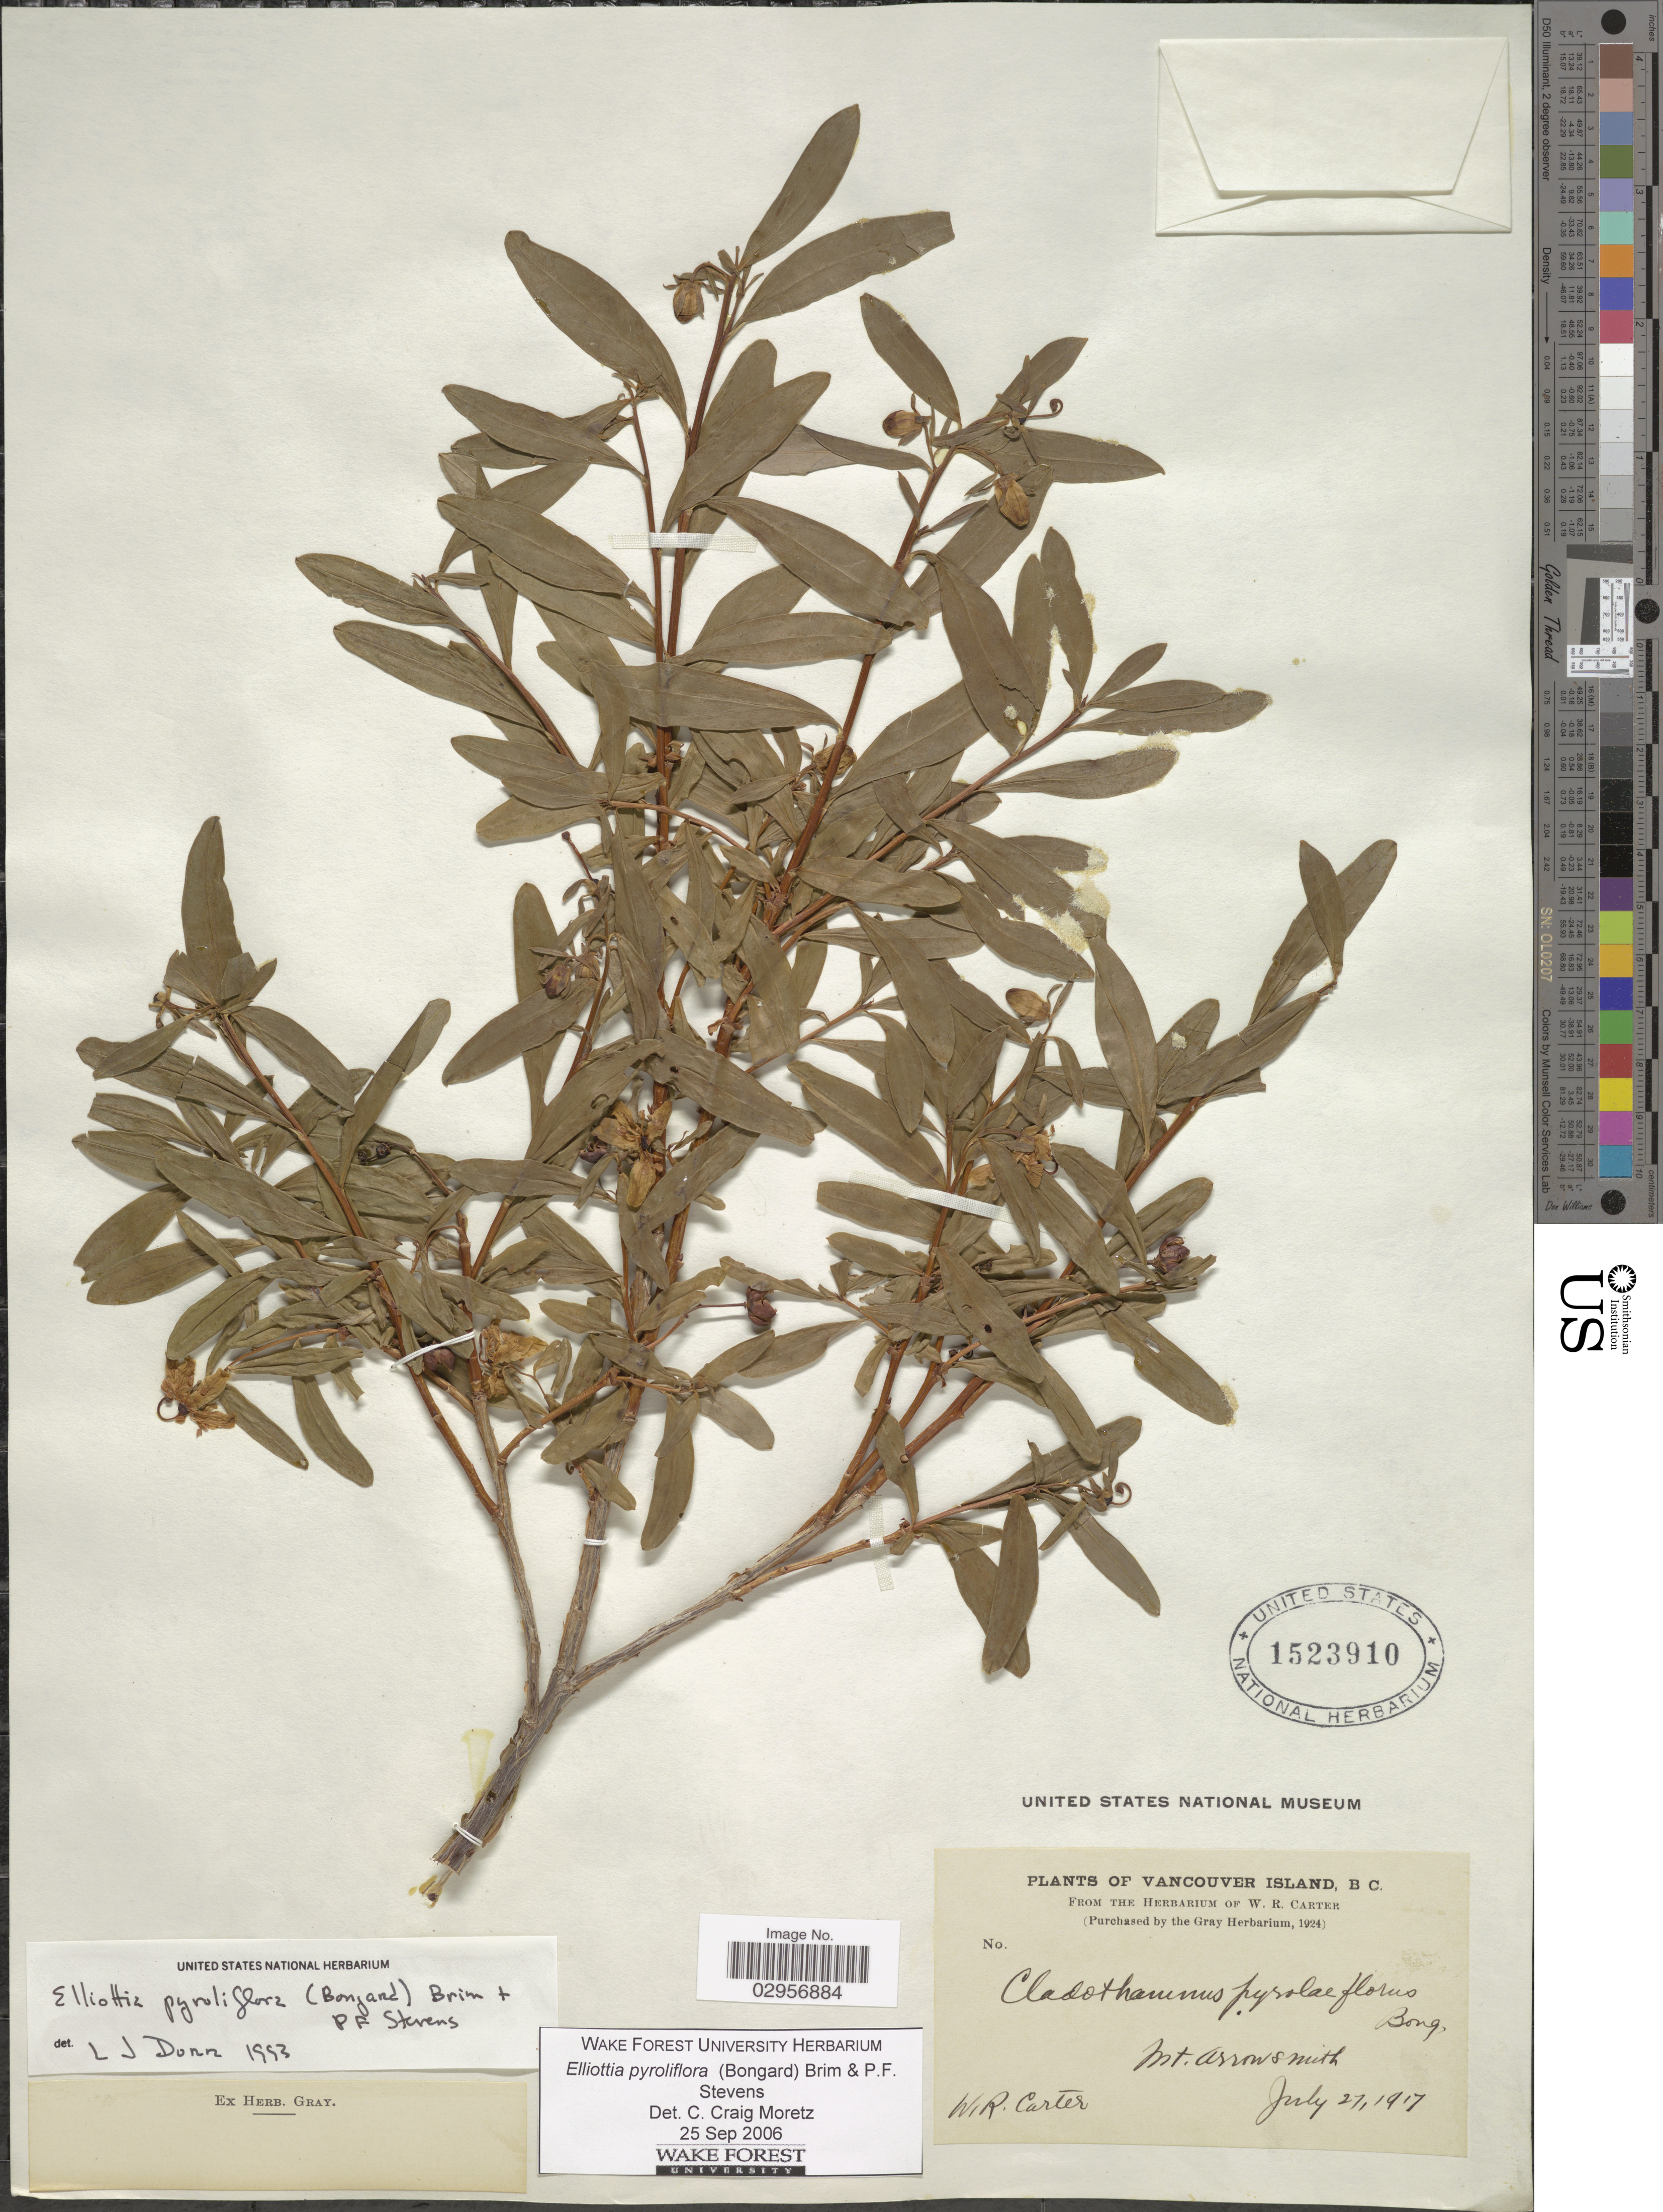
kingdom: Plantae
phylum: Tracheophyta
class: Magnoliopsida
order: Ericales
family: Ericaceae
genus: Elliottia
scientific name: Elliottia pyroliflora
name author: (Bong.) P.F. Stevens & Brim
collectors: W. R. Carter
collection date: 1917-07-27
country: Canada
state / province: British Columbia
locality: Vancouver Island, B.C., Mt. Arronsmith.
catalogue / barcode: US 1523910